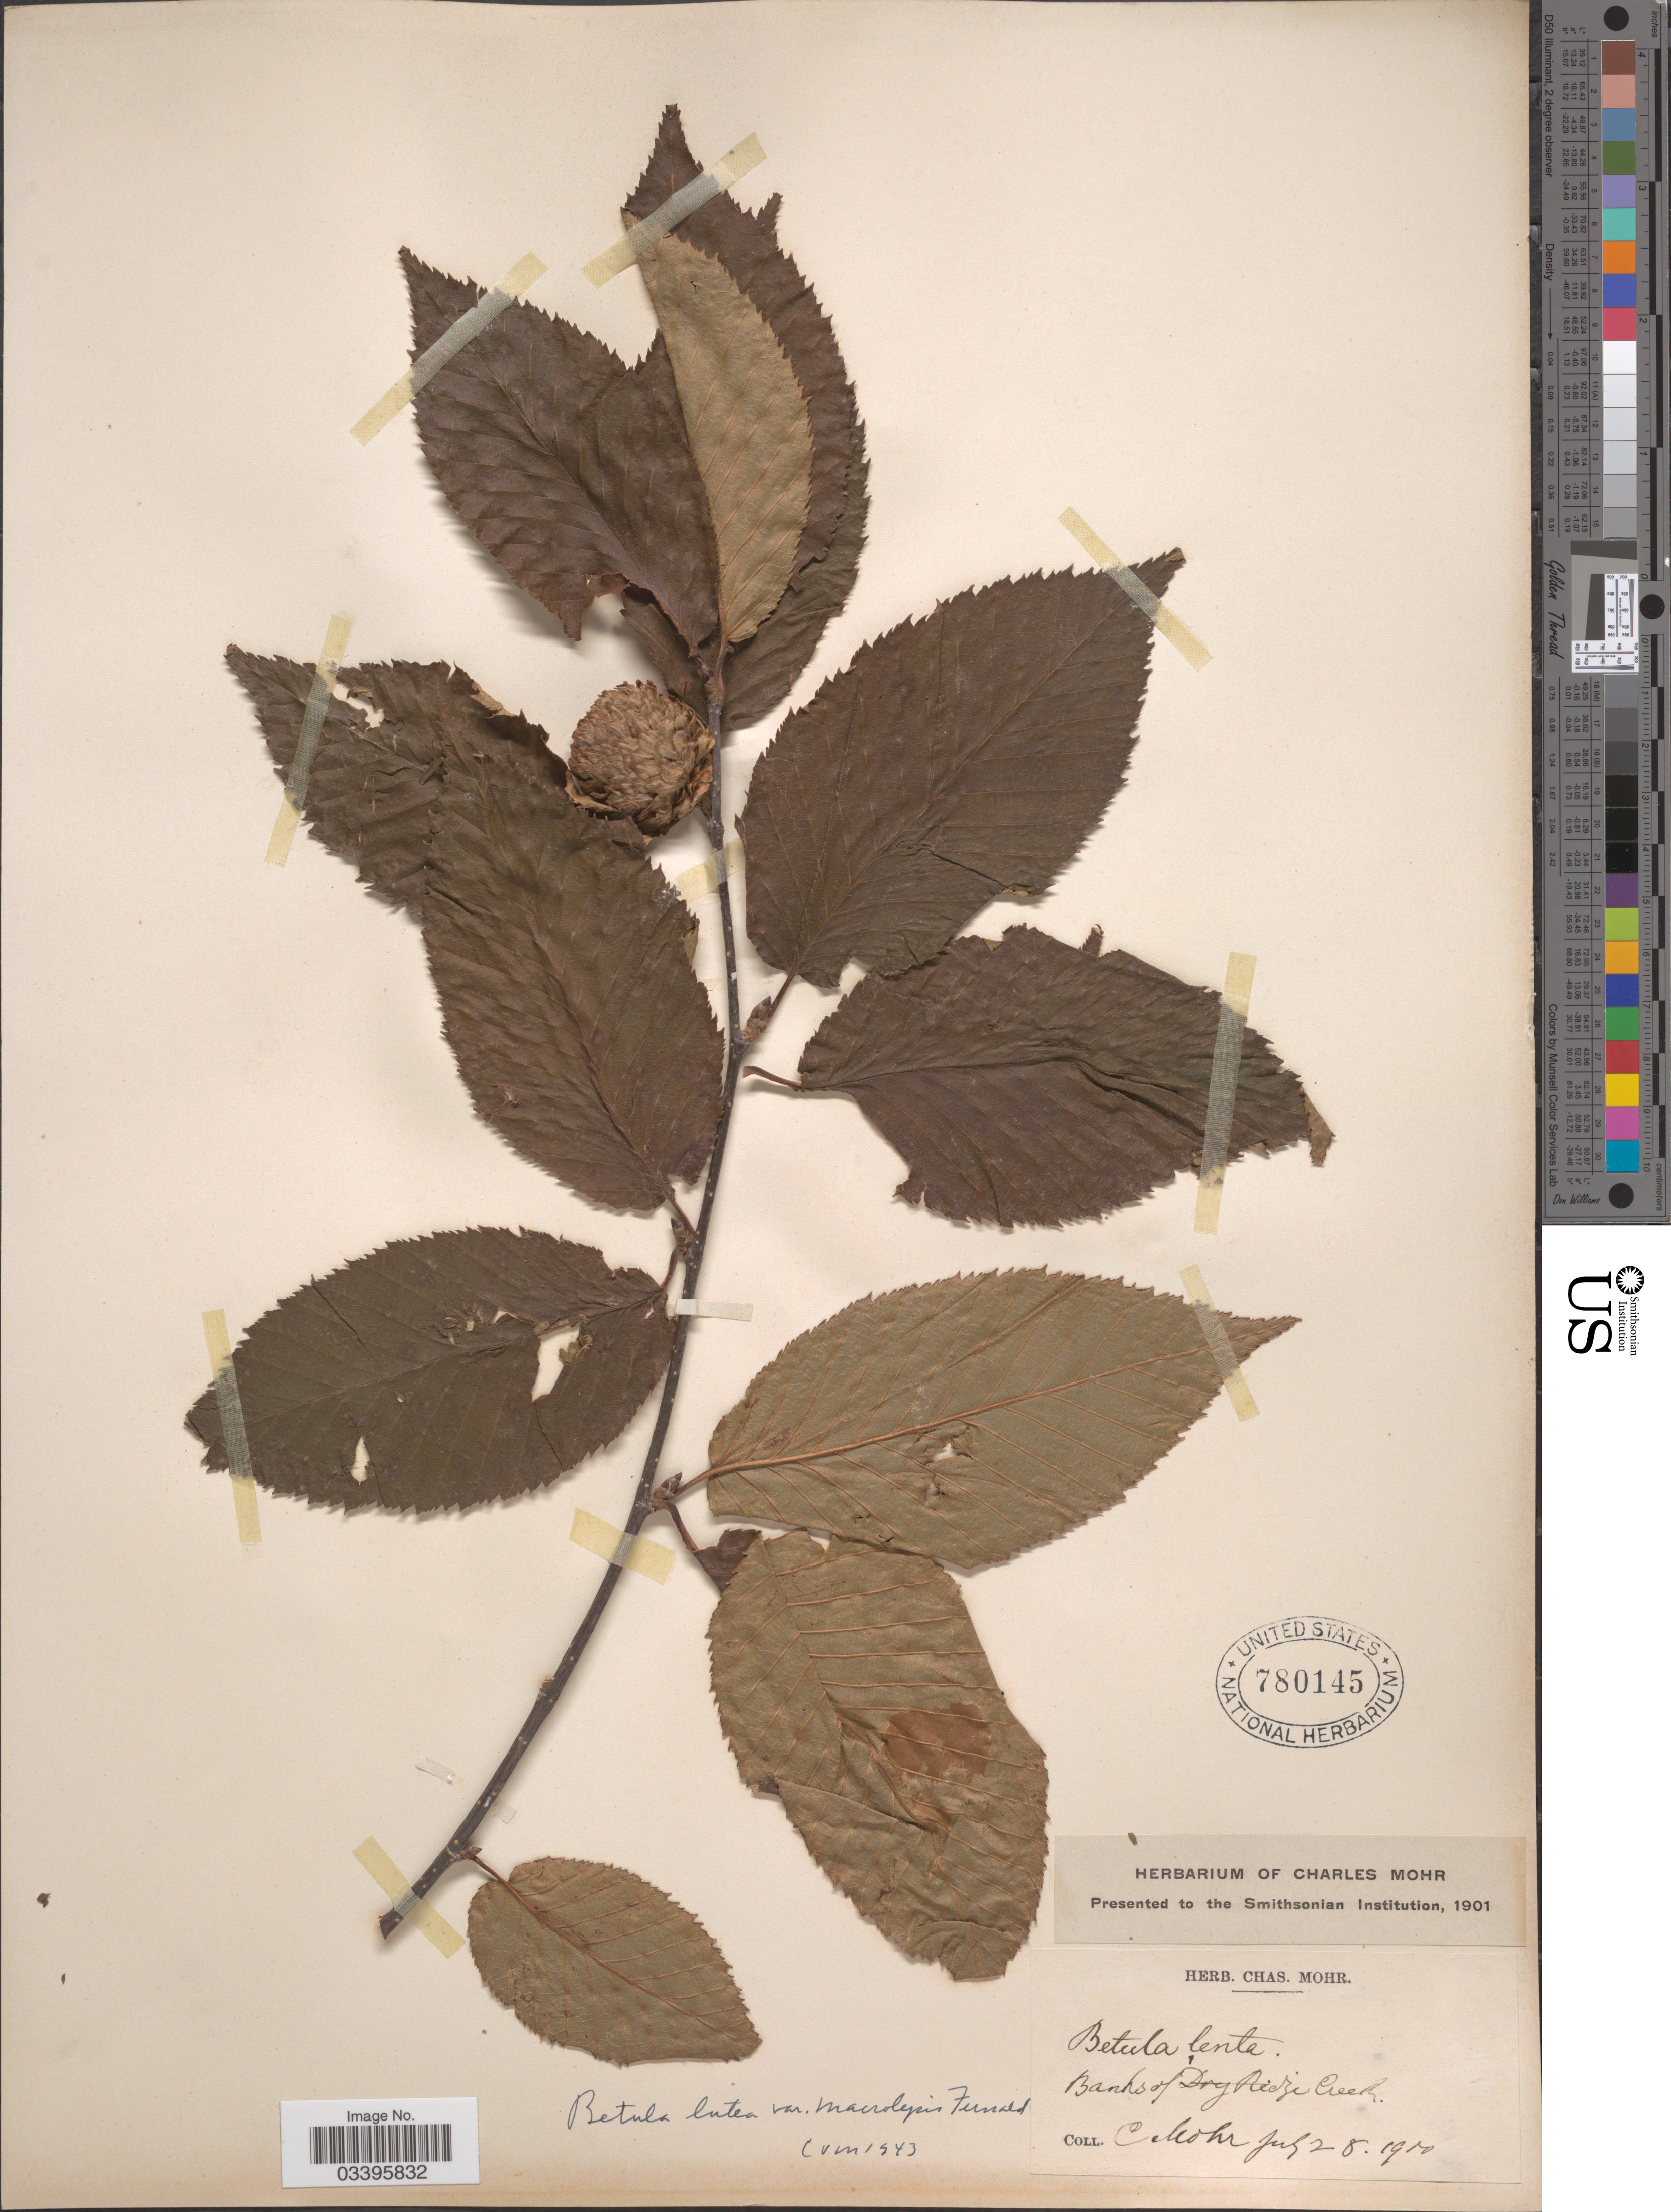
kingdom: Plantae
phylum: Tracheophyta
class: Magnoliopsida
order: Fagales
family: Betulaceae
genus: Betula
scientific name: Betula lutea subsp. macrolepis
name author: Fernald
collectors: Mohr, C. T. (herbarium)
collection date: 1910-07-28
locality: Banks of Creek.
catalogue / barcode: US 780145